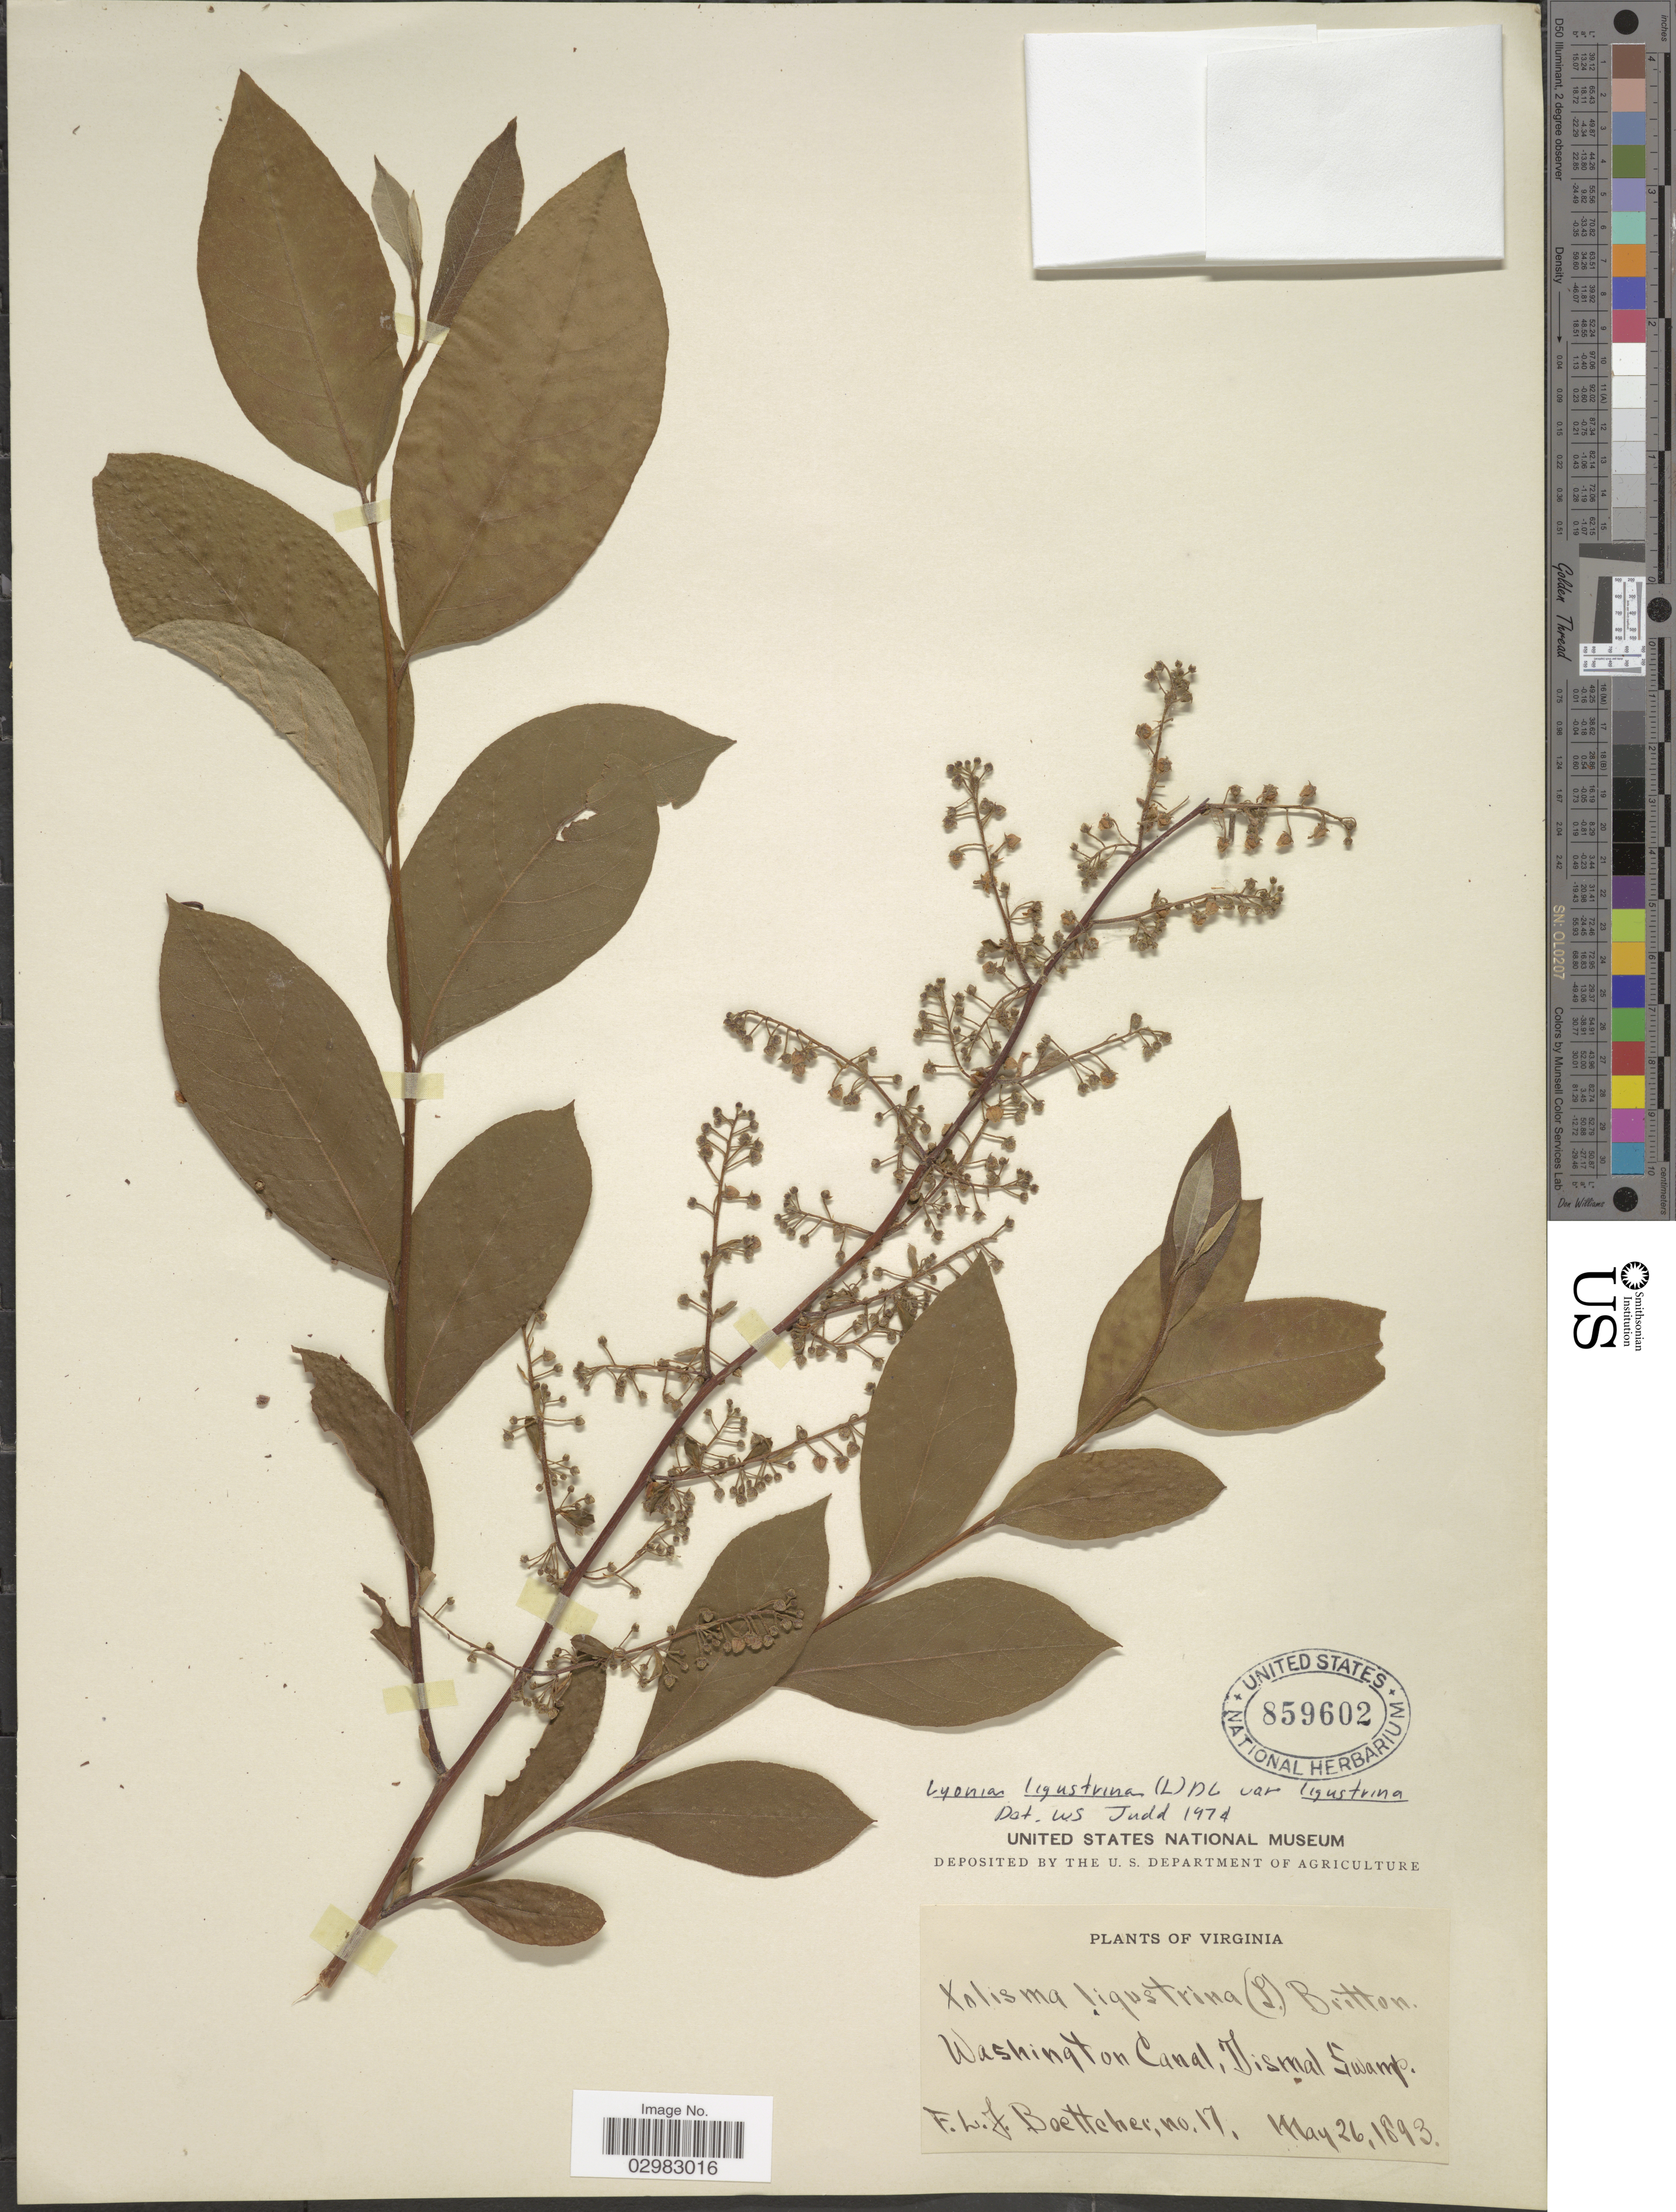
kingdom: Plantae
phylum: Tracheophyta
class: Magnoliopsida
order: Ericales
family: Ericaceae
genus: Lyonia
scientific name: Lyonia ligustrina var. ligustrina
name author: (L.) DC.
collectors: F. Boettcher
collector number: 17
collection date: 1893-05-26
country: United States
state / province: Virginia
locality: Washington Canal, Dismal Swamp.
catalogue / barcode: US 859602